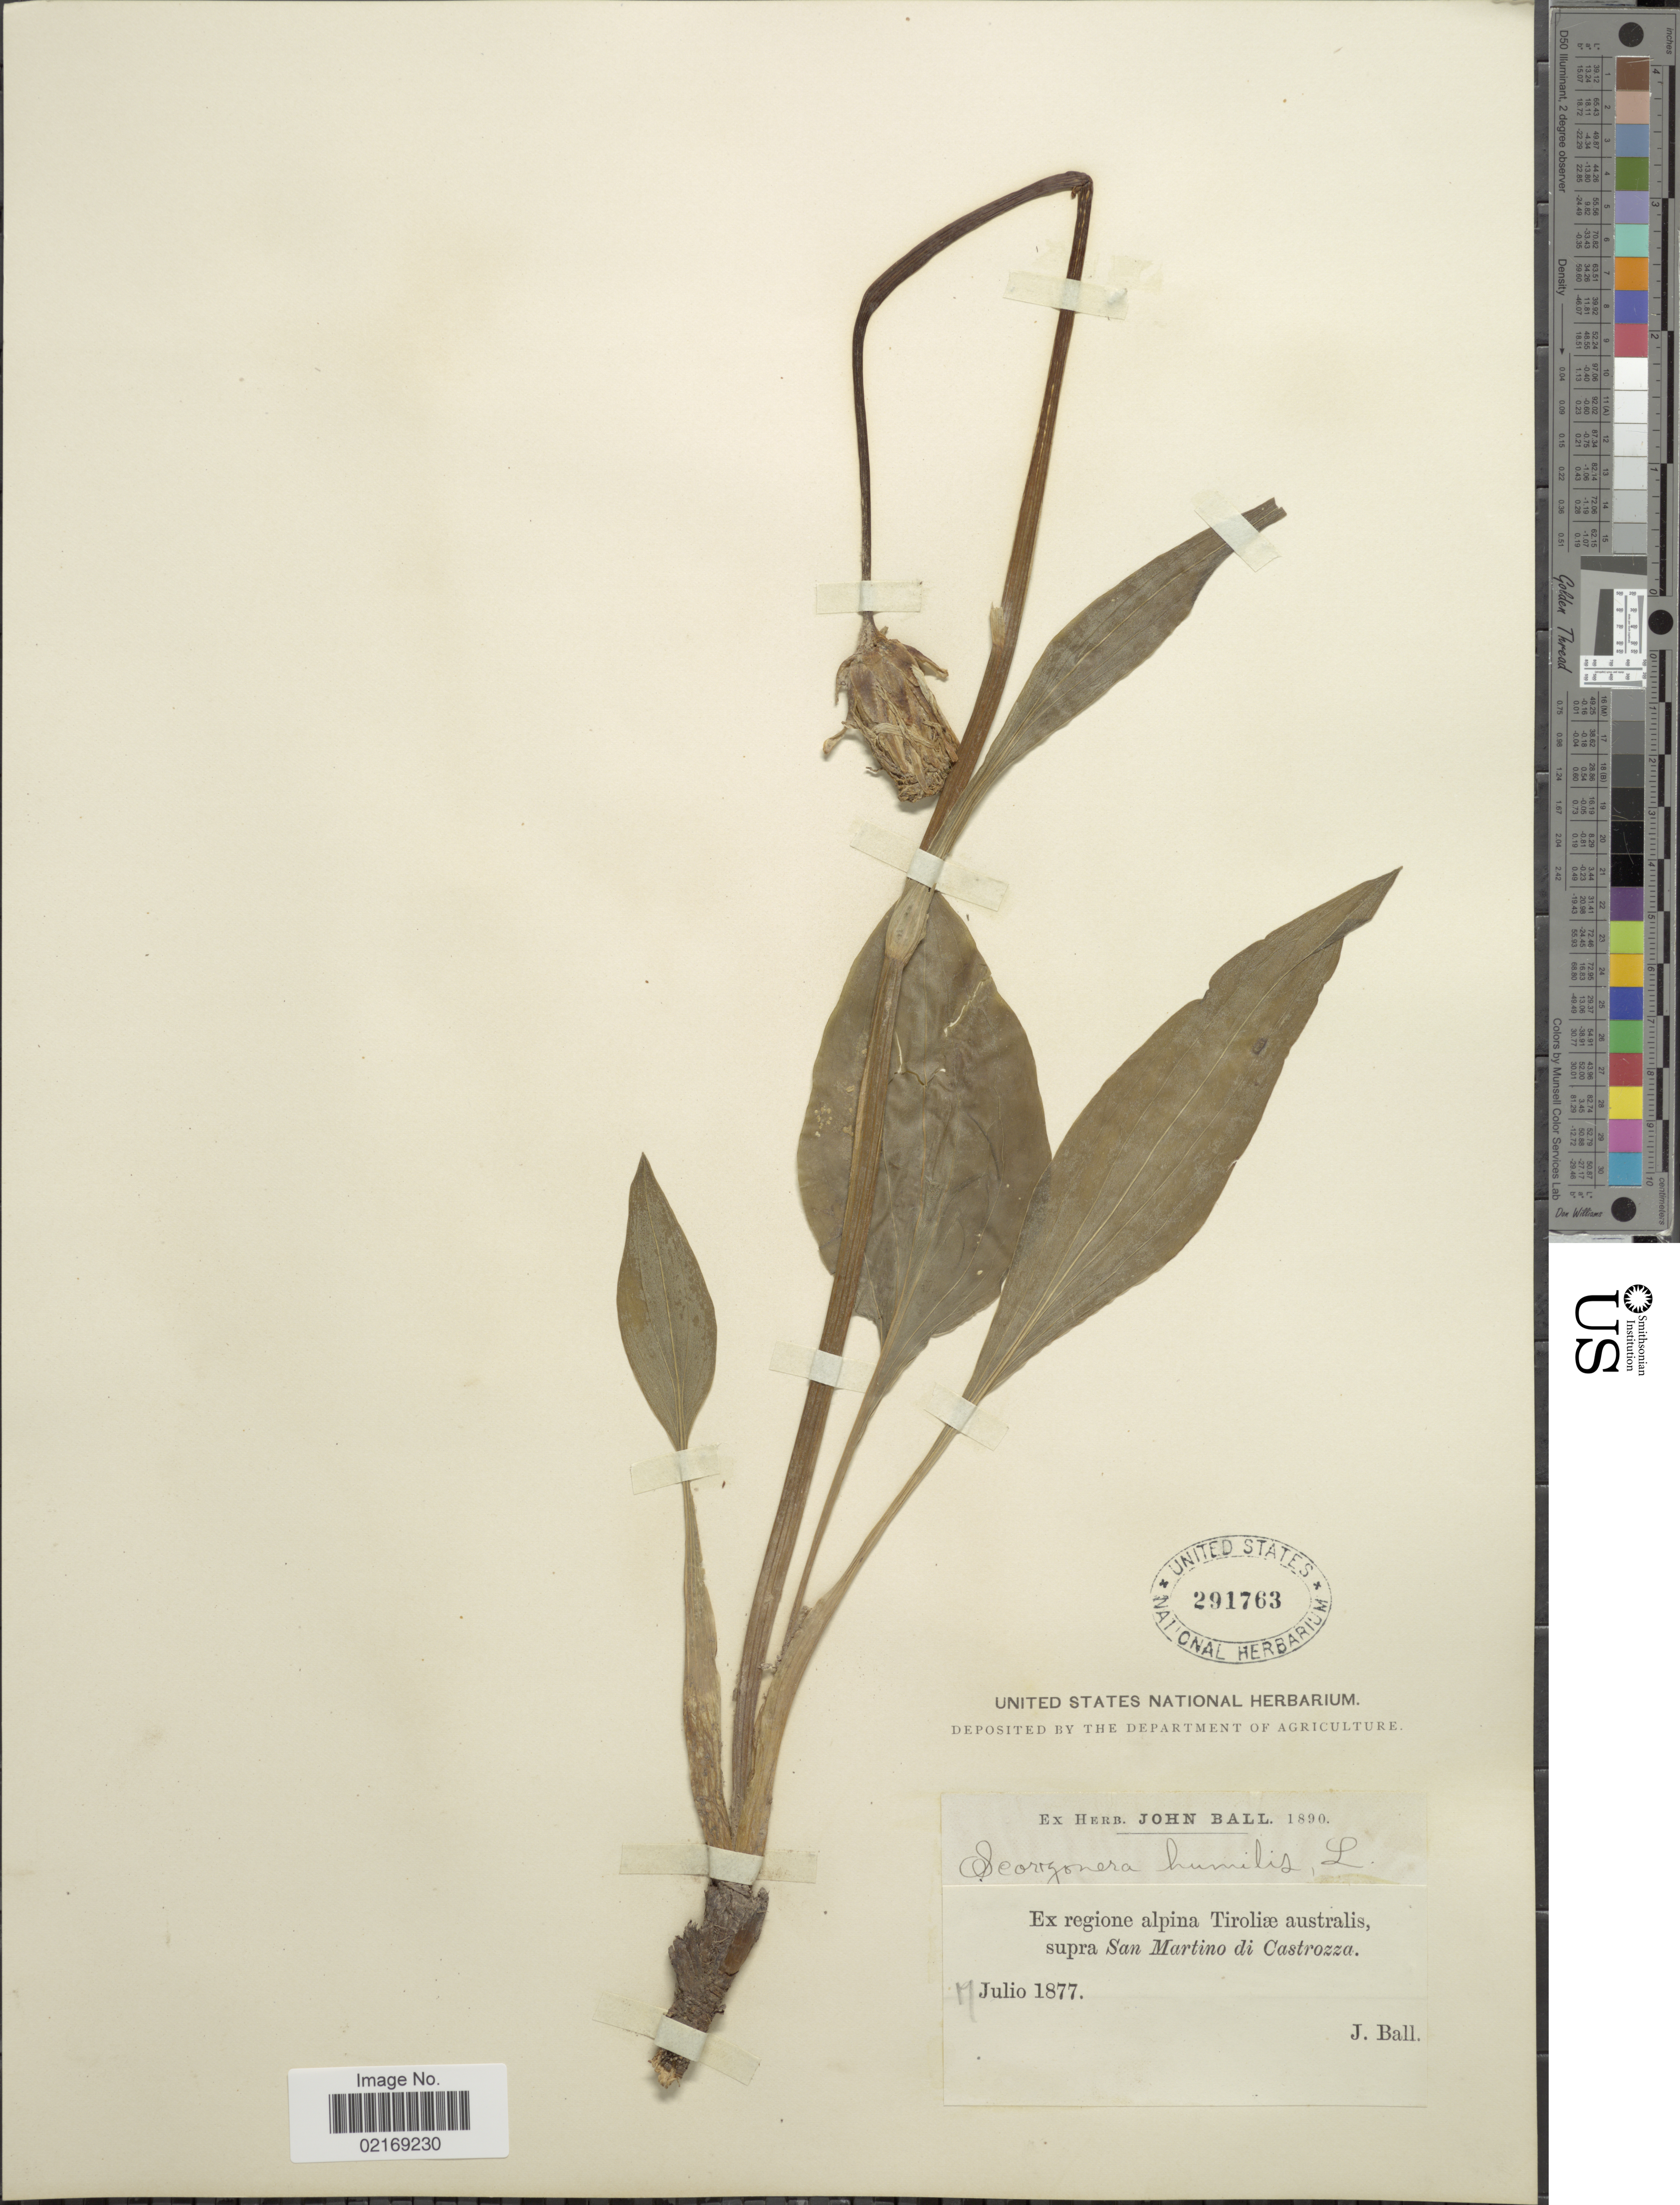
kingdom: Plantae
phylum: Tracheophyta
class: Magnoliopsida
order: Asterales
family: Asteraceae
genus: Scorzonera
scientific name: Scorzonera humilis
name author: L.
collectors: J. Ball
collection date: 1877-07-07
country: Austria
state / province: Tirol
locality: Ex regione alpina Tiroliae australis, supra San Martino di Castrozza.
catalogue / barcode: US 291763